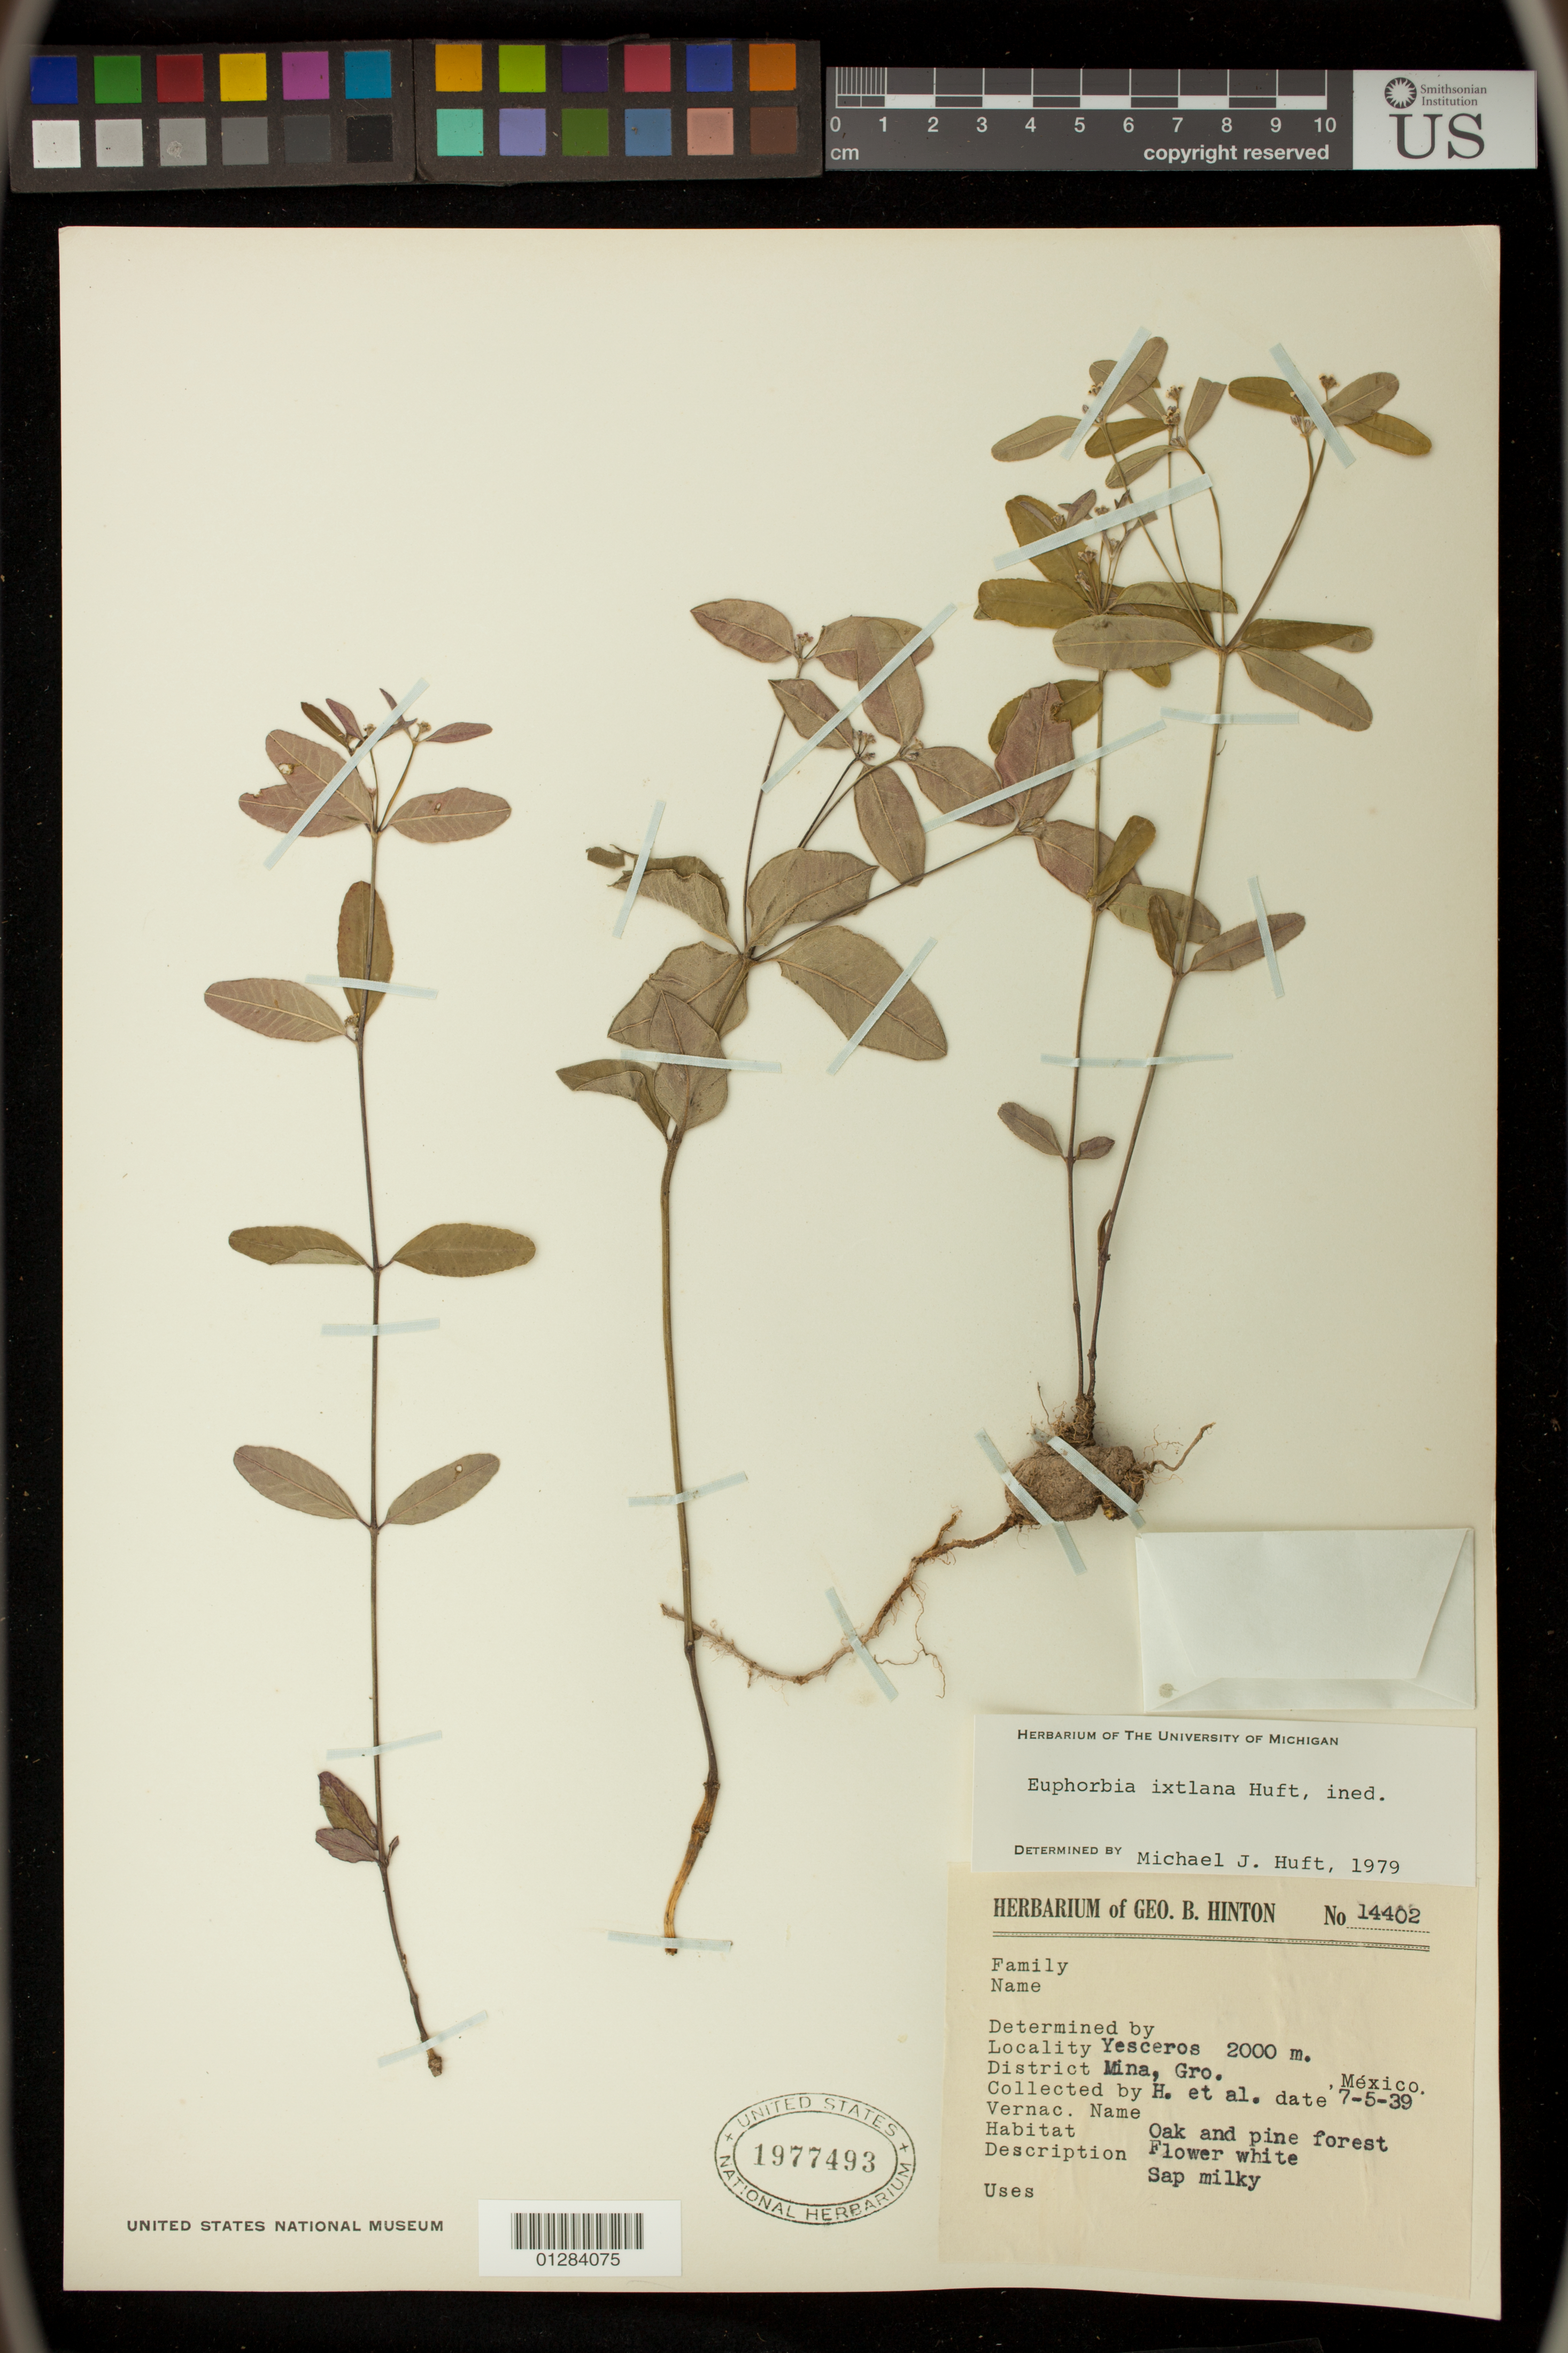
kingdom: Plantae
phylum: Tracheophyta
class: Magnoliopsida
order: Malpighiales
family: Euphorbiaceae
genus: Euphorbia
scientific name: Euphorbia ixtlana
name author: Huft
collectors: G. B. Hinton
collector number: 14402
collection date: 1939-07-05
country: Mexico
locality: Mina, Gro.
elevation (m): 2000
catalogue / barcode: US 1977493